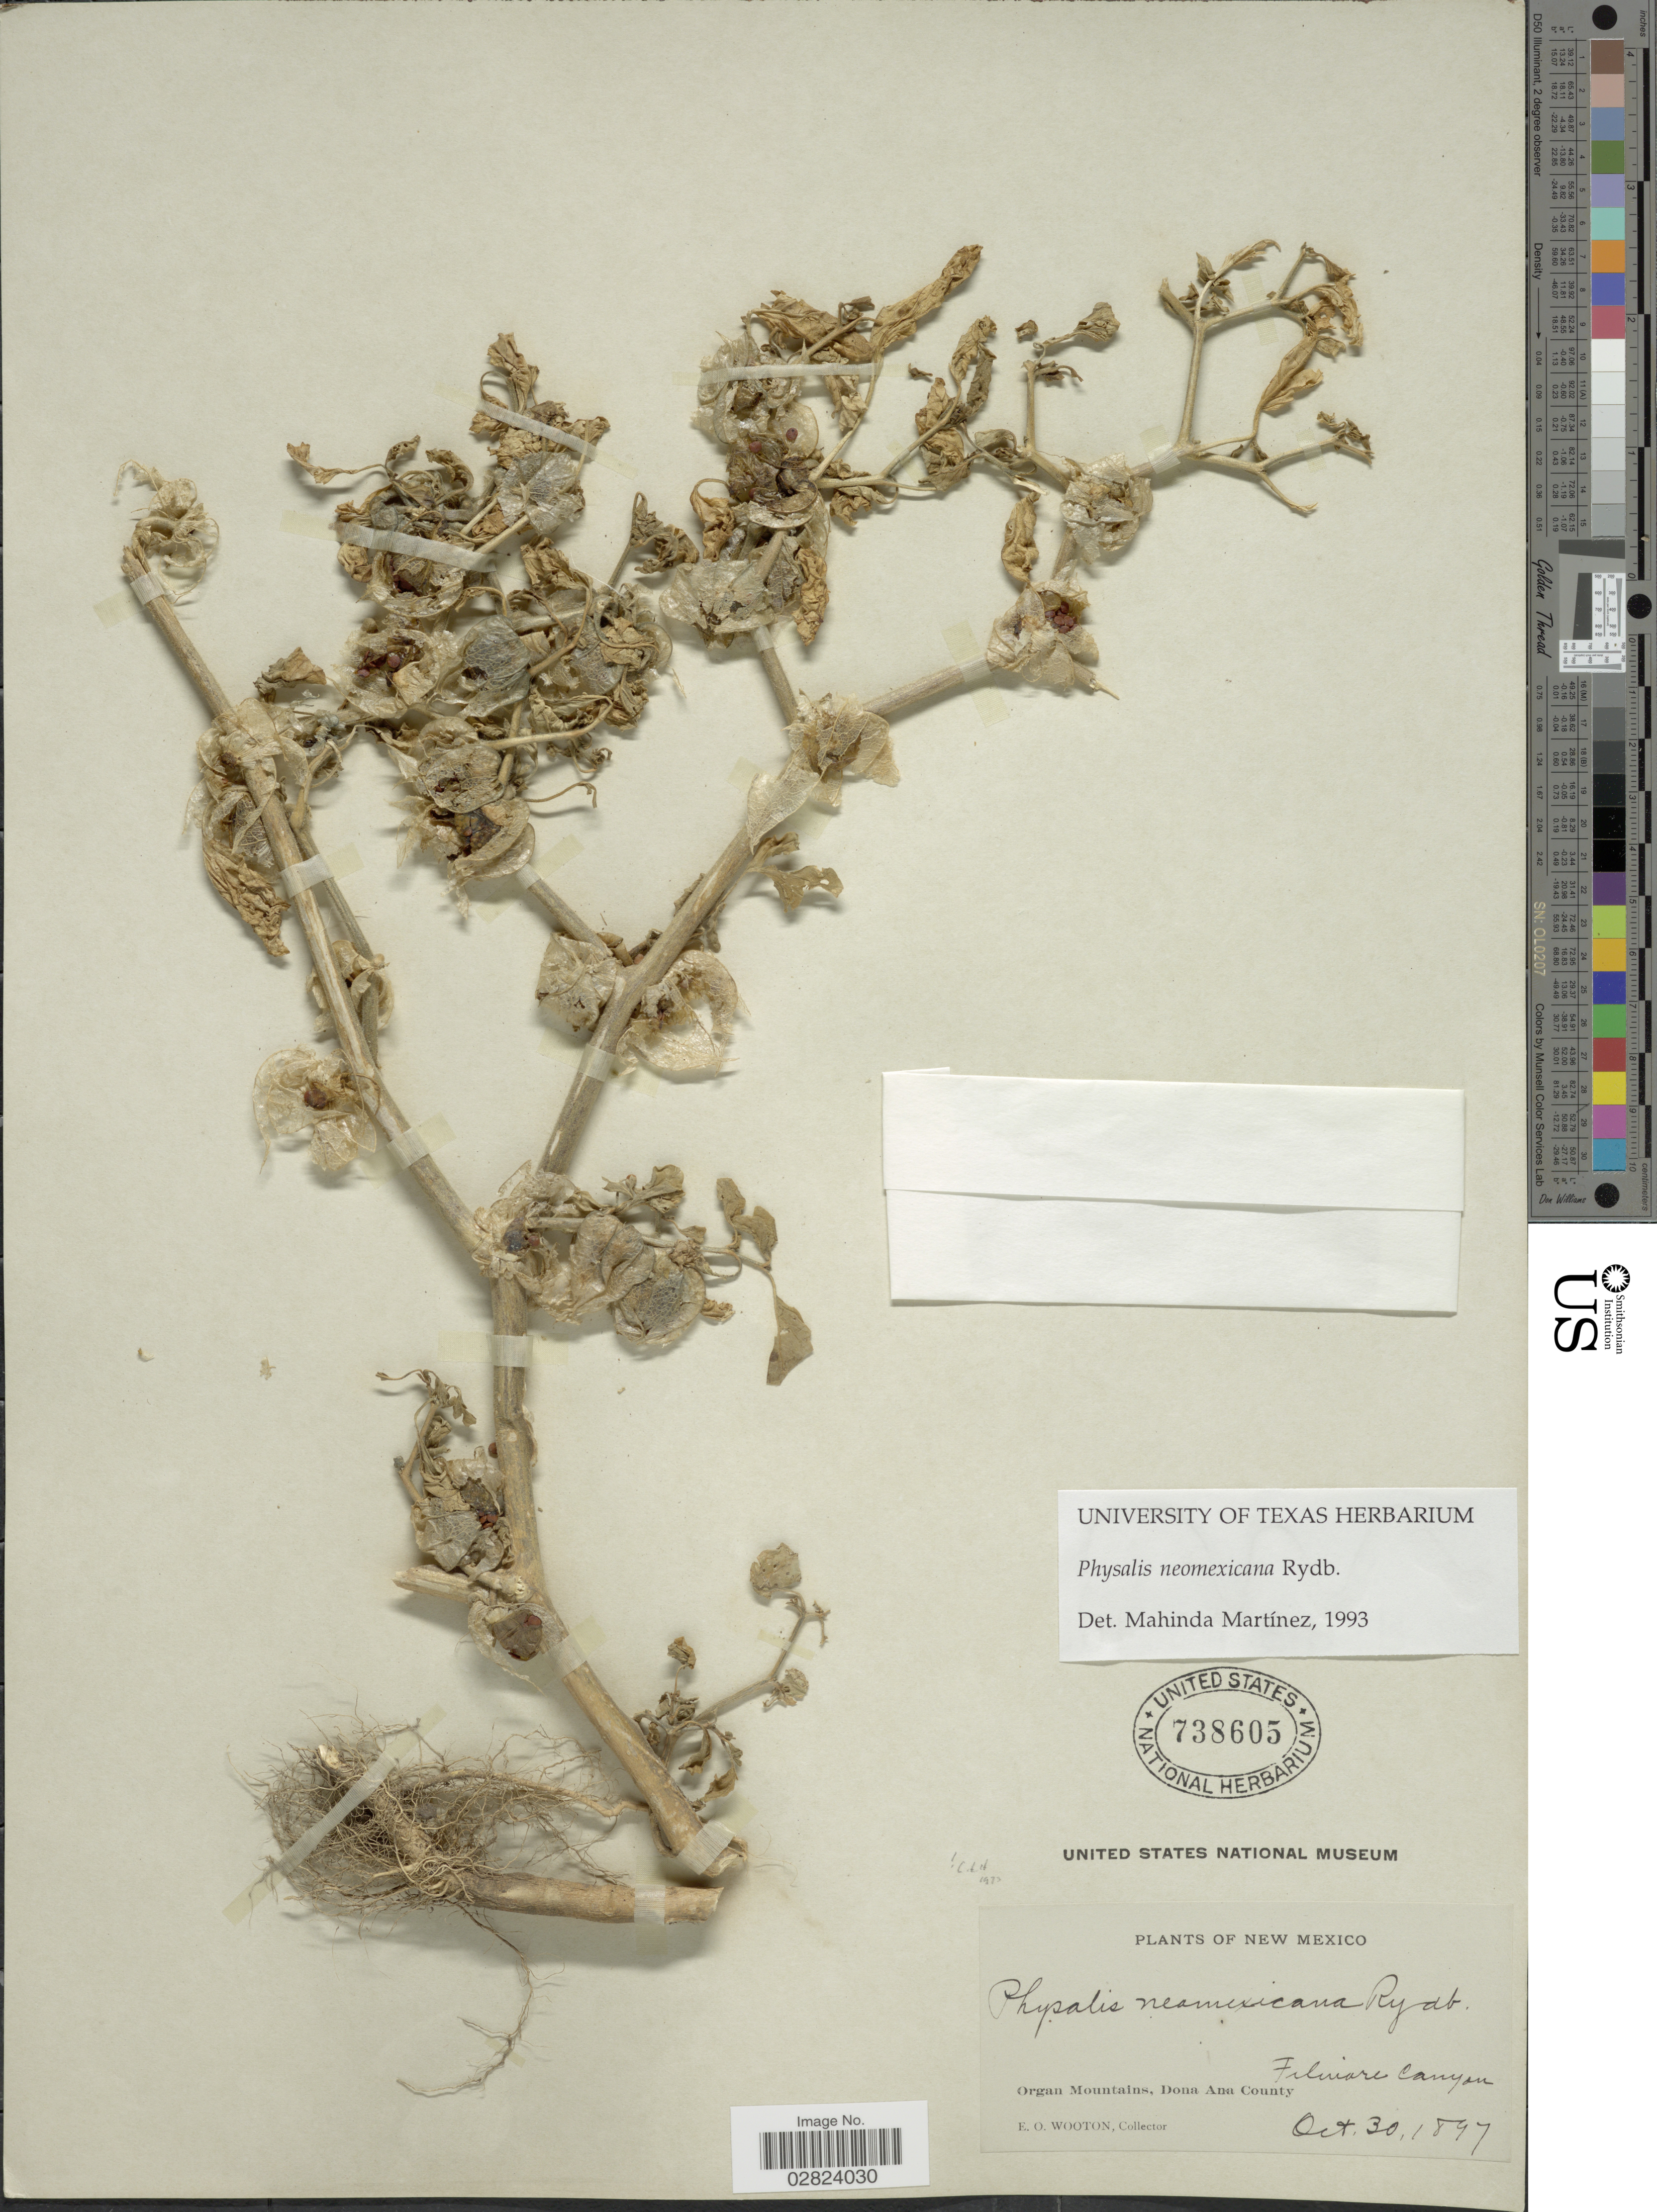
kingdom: Plantae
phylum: Tracheophyta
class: Magnoliopsida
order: Solanales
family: Solanaceae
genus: Physalis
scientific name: Physalis neomexicana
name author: Rydb.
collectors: E. O. Wooton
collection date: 1897-10-30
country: United States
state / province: New Mexico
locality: Organ Mountains, Dona Ana County. Filmore Canyon.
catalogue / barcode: US 738605